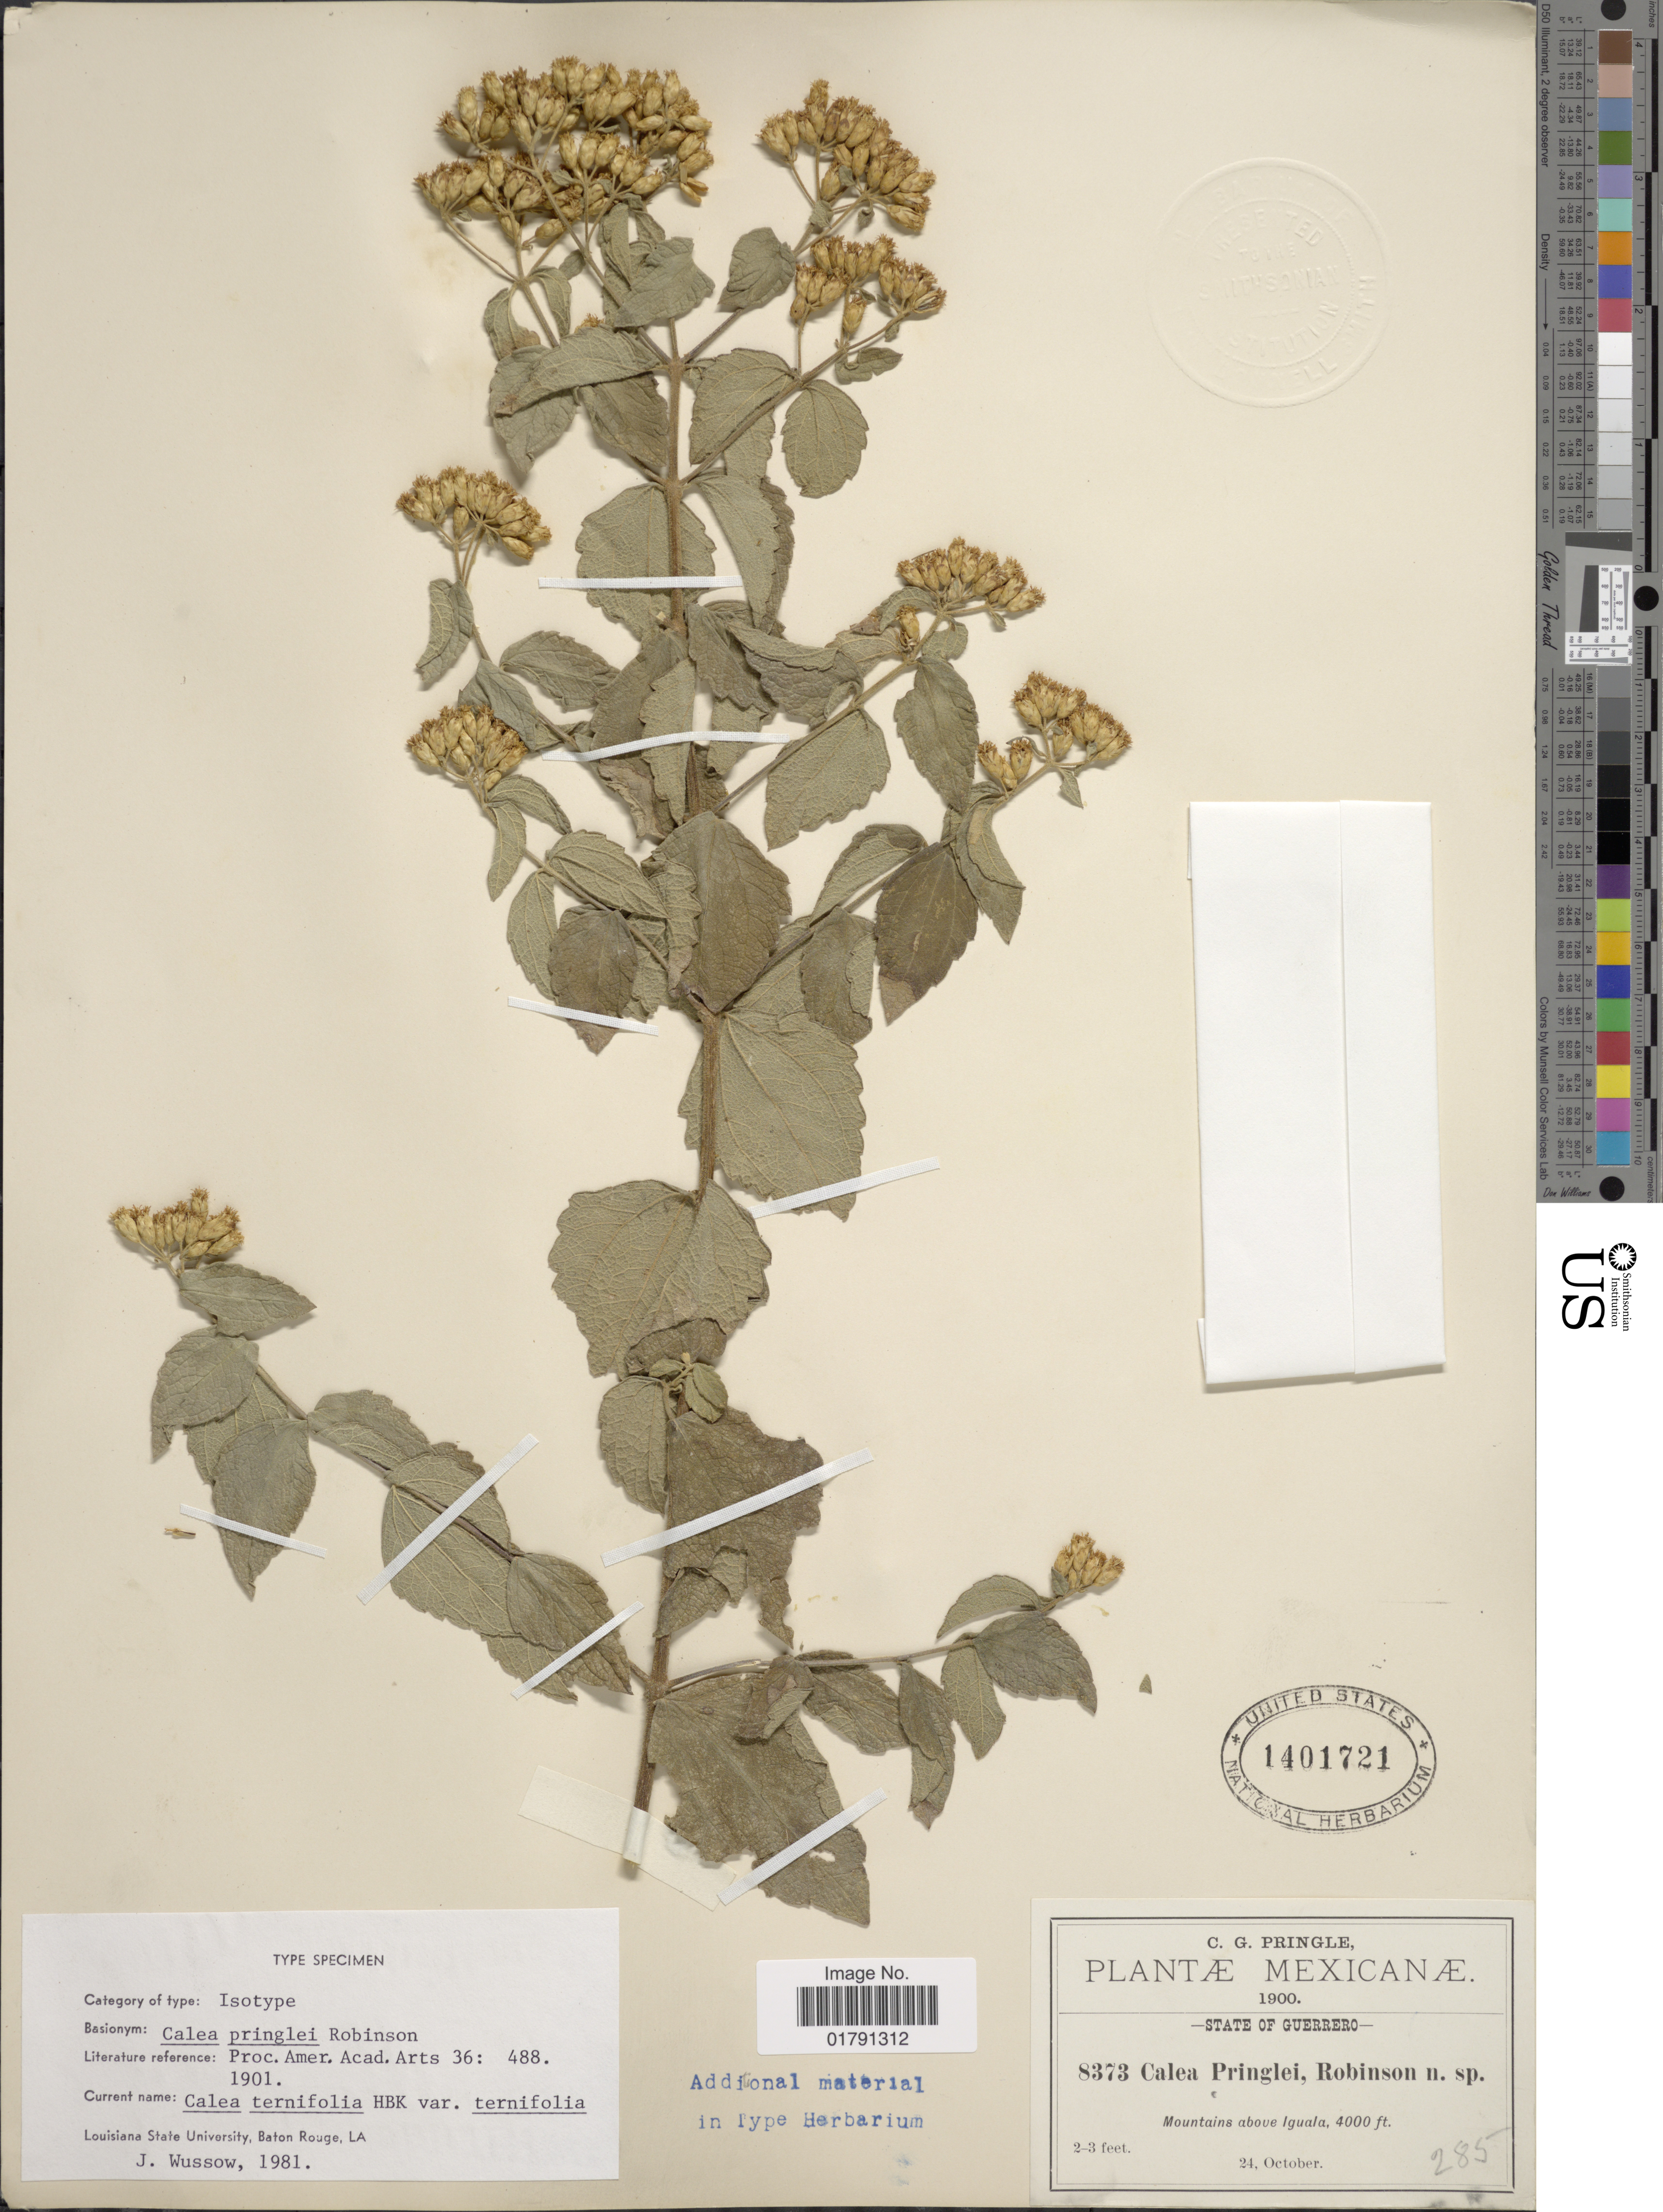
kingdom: Plantae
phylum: Tracheophyta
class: Magnoliopsida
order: Asterales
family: Asteraceae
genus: Calea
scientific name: Calea ternifolia var. ternifolia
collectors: C. G. Pringle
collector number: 8373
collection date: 1900-10-24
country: Mexico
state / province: Guerrero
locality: Mountains above Iguala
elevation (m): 1219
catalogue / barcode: US 1401721